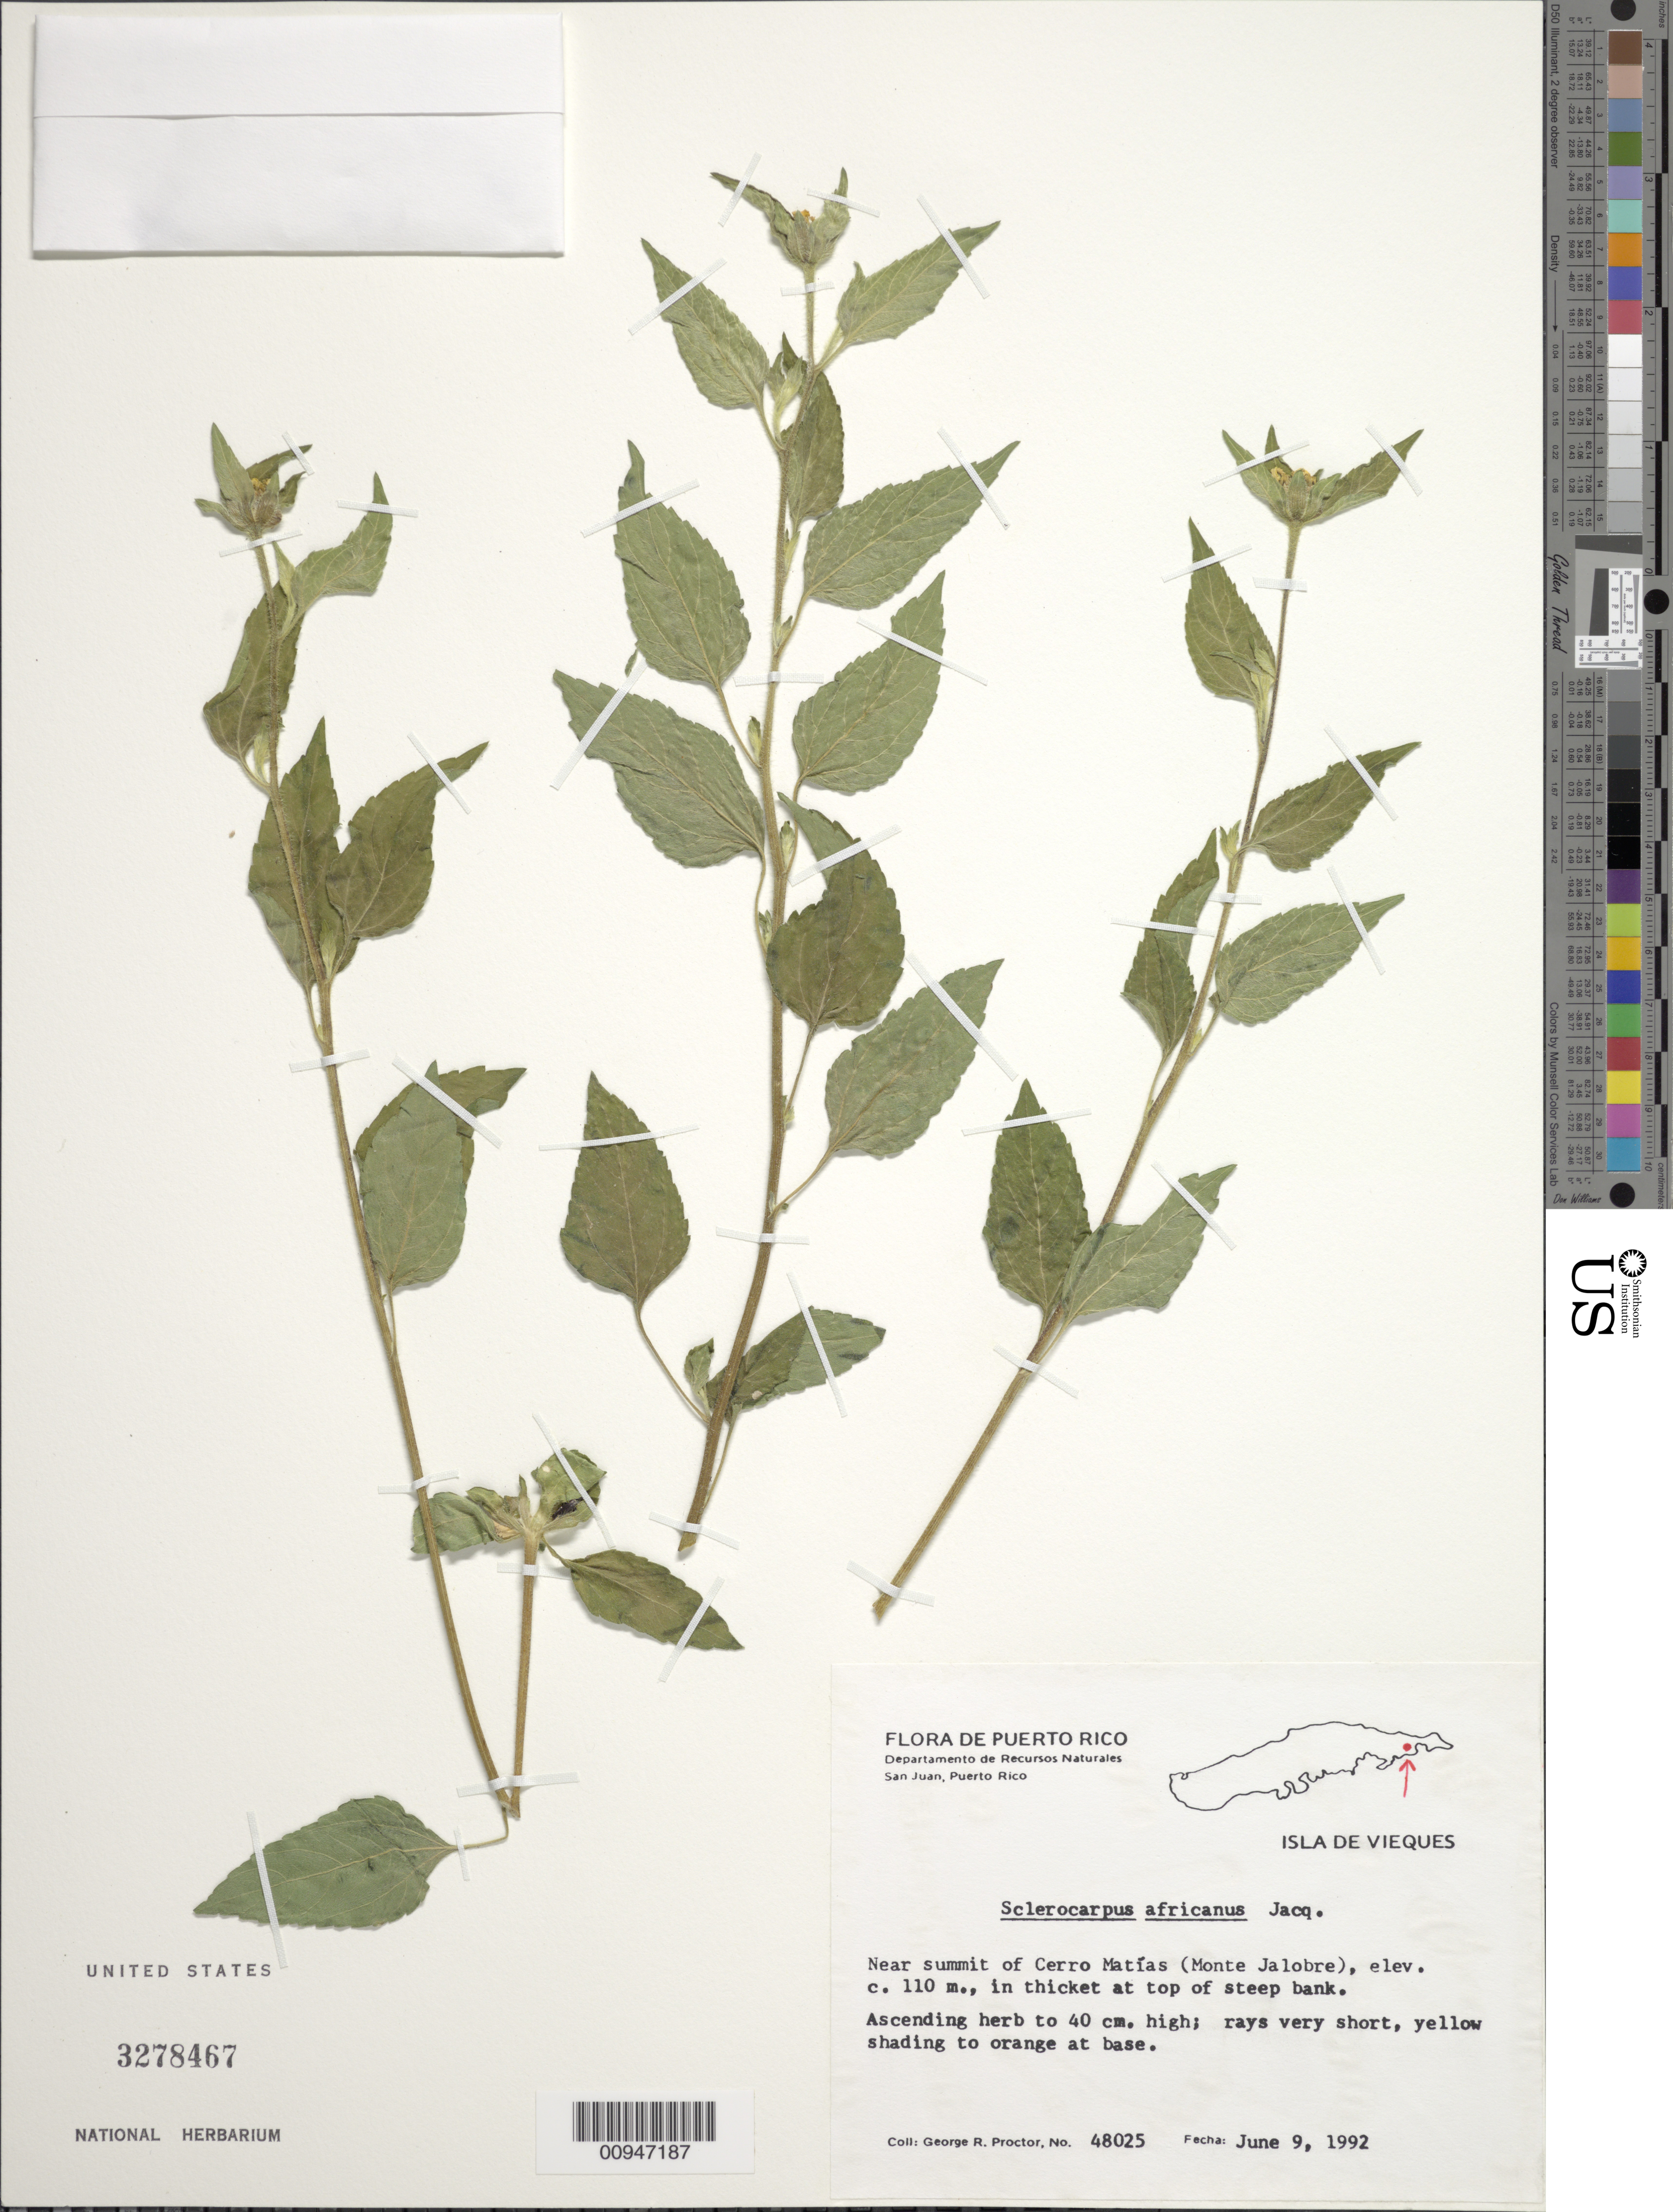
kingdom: Plantae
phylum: Tracheophyta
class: Magnoliopsida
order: Asterales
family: Asteraceae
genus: Sclerocarpus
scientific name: Sclerocarpus africanus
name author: Jacq.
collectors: G. R. Proctor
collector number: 48025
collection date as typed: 09 Jun 1992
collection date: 1992-06-09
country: Puerto Rico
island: Vieques I.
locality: Near summit of Cerro Matías (Monte Jalabre)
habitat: In thicket at top of steep bank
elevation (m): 110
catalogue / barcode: US 3278467